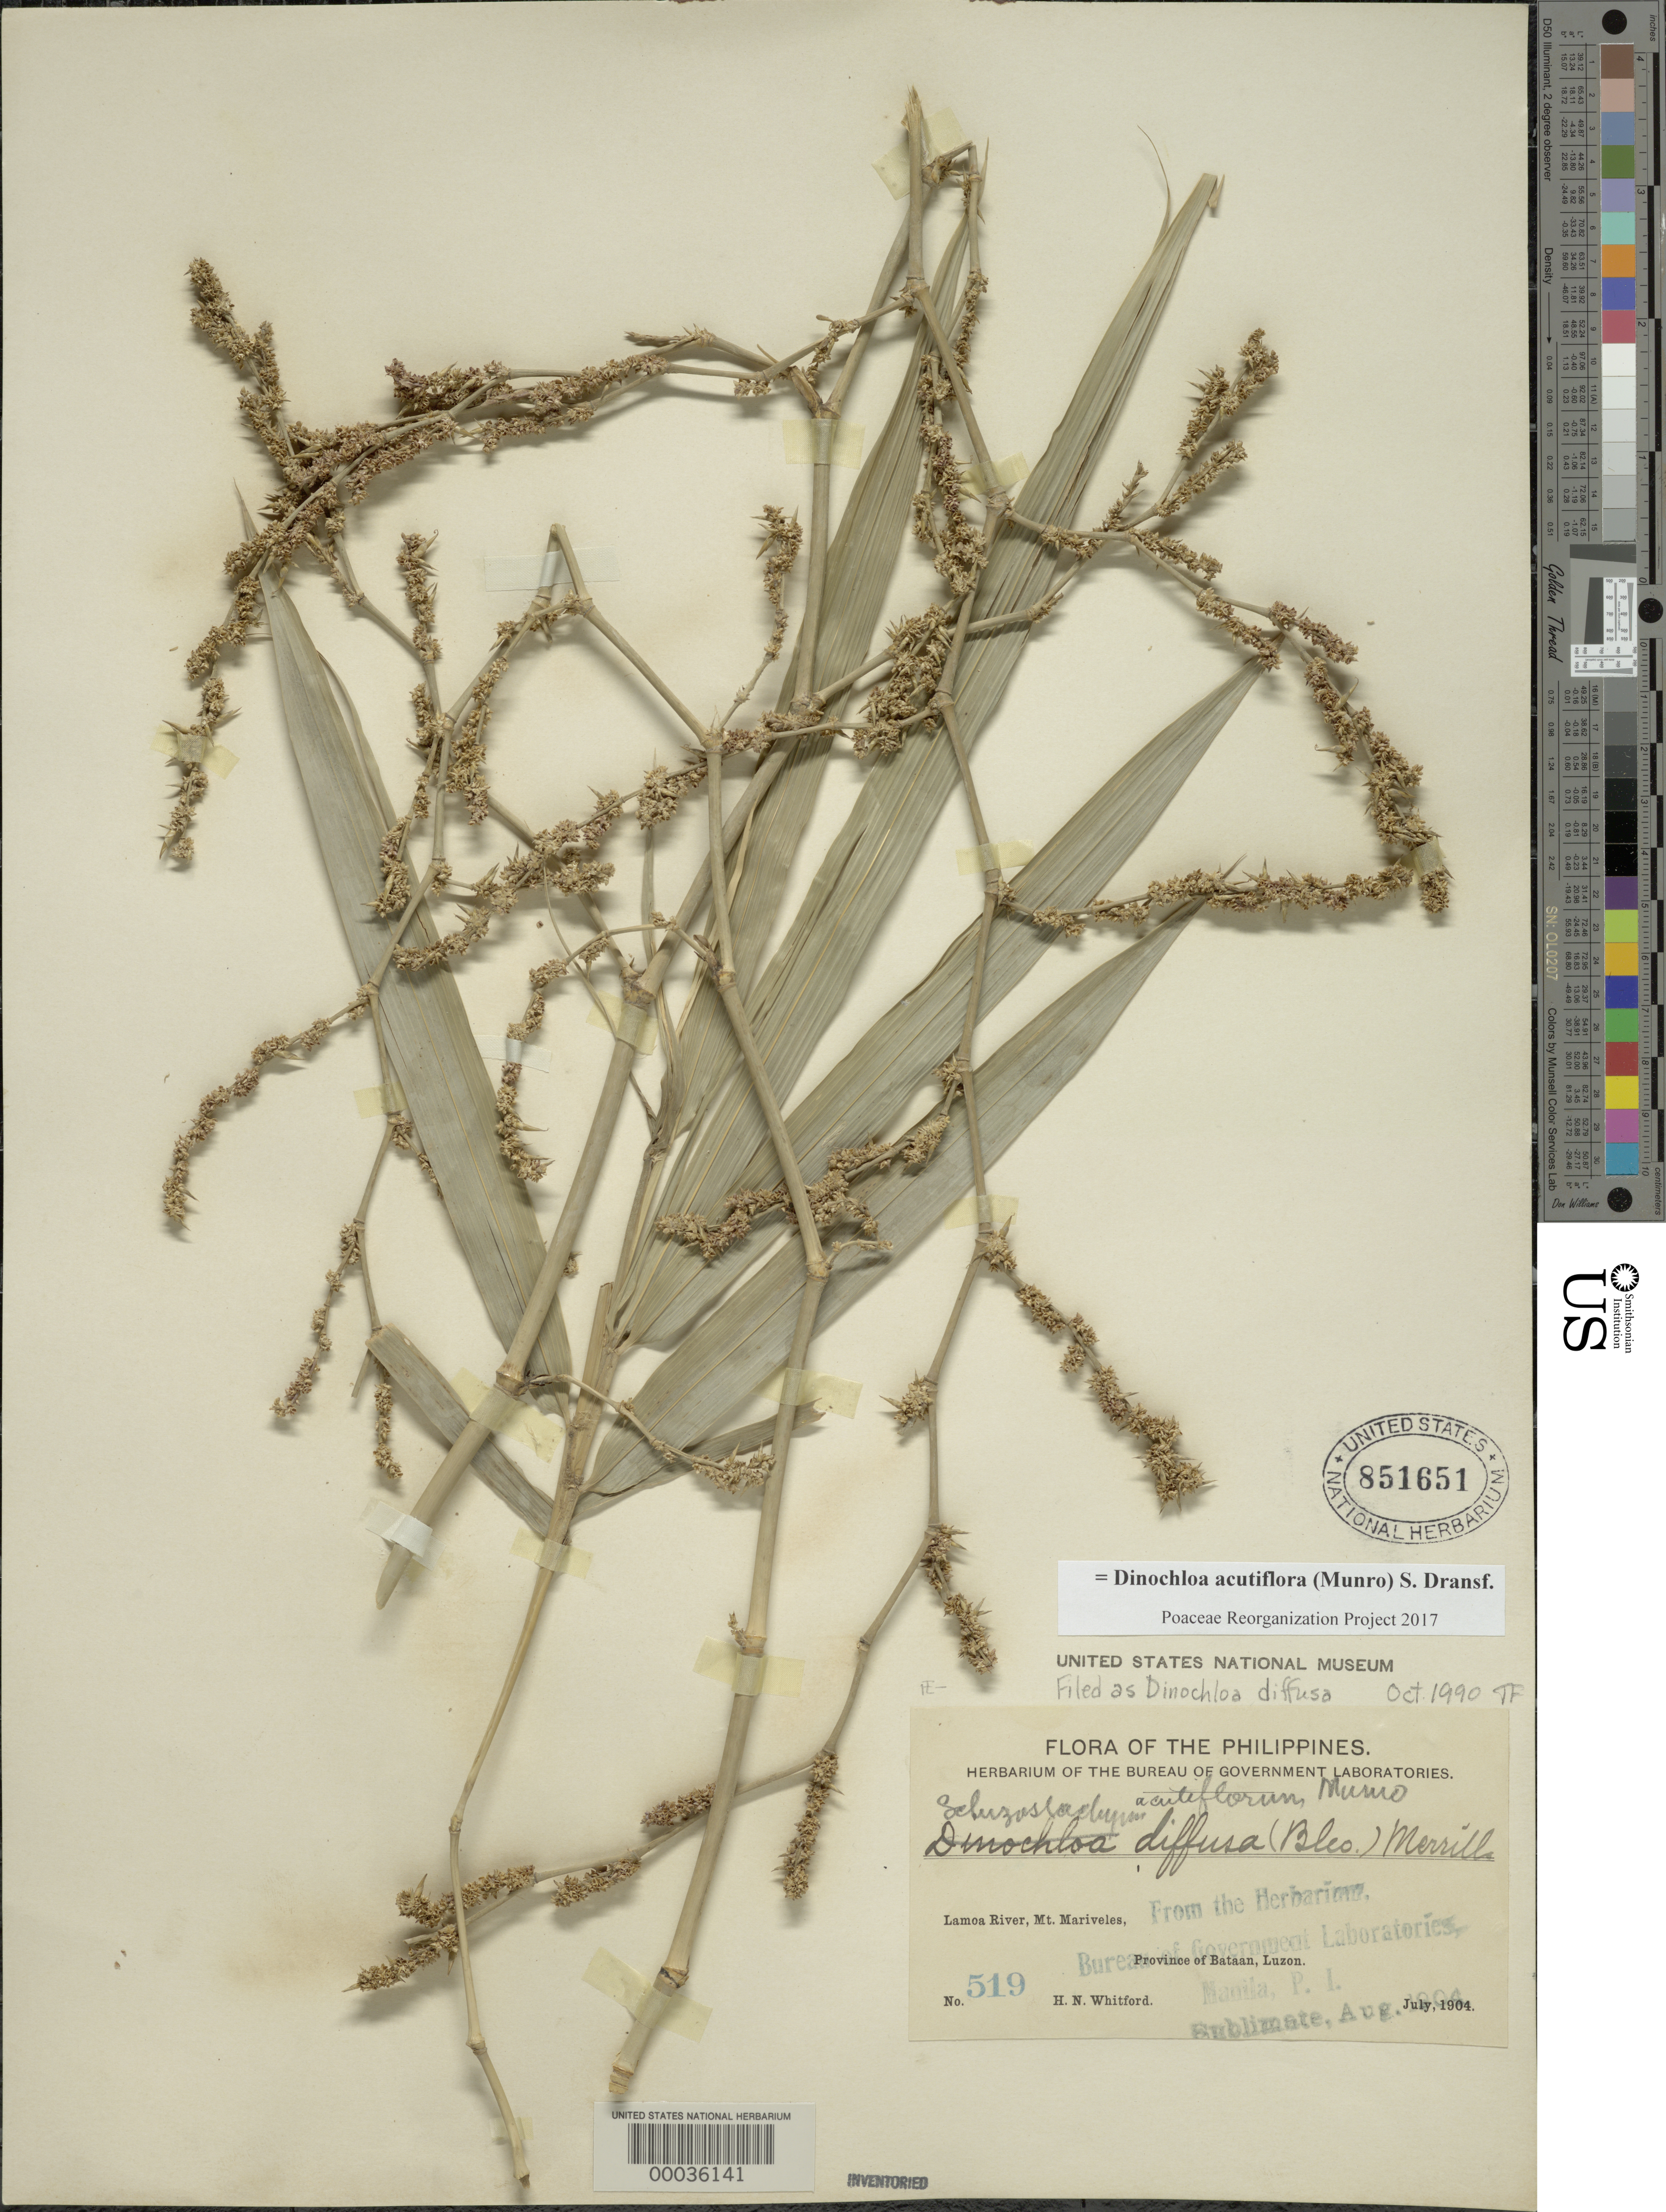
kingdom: Plantae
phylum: Tracheophyta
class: Liliopsida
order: Poales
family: Poaceae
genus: Dinochloa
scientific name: Dinochloa acutiflora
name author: (Munro) Soenarko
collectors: H. N. Whitford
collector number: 519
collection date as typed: Jul 1904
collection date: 1904-07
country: Philippines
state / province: Central Luzon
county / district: Bataan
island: Luzon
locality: Lamoa river, mt. mariveles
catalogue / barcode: US 851651